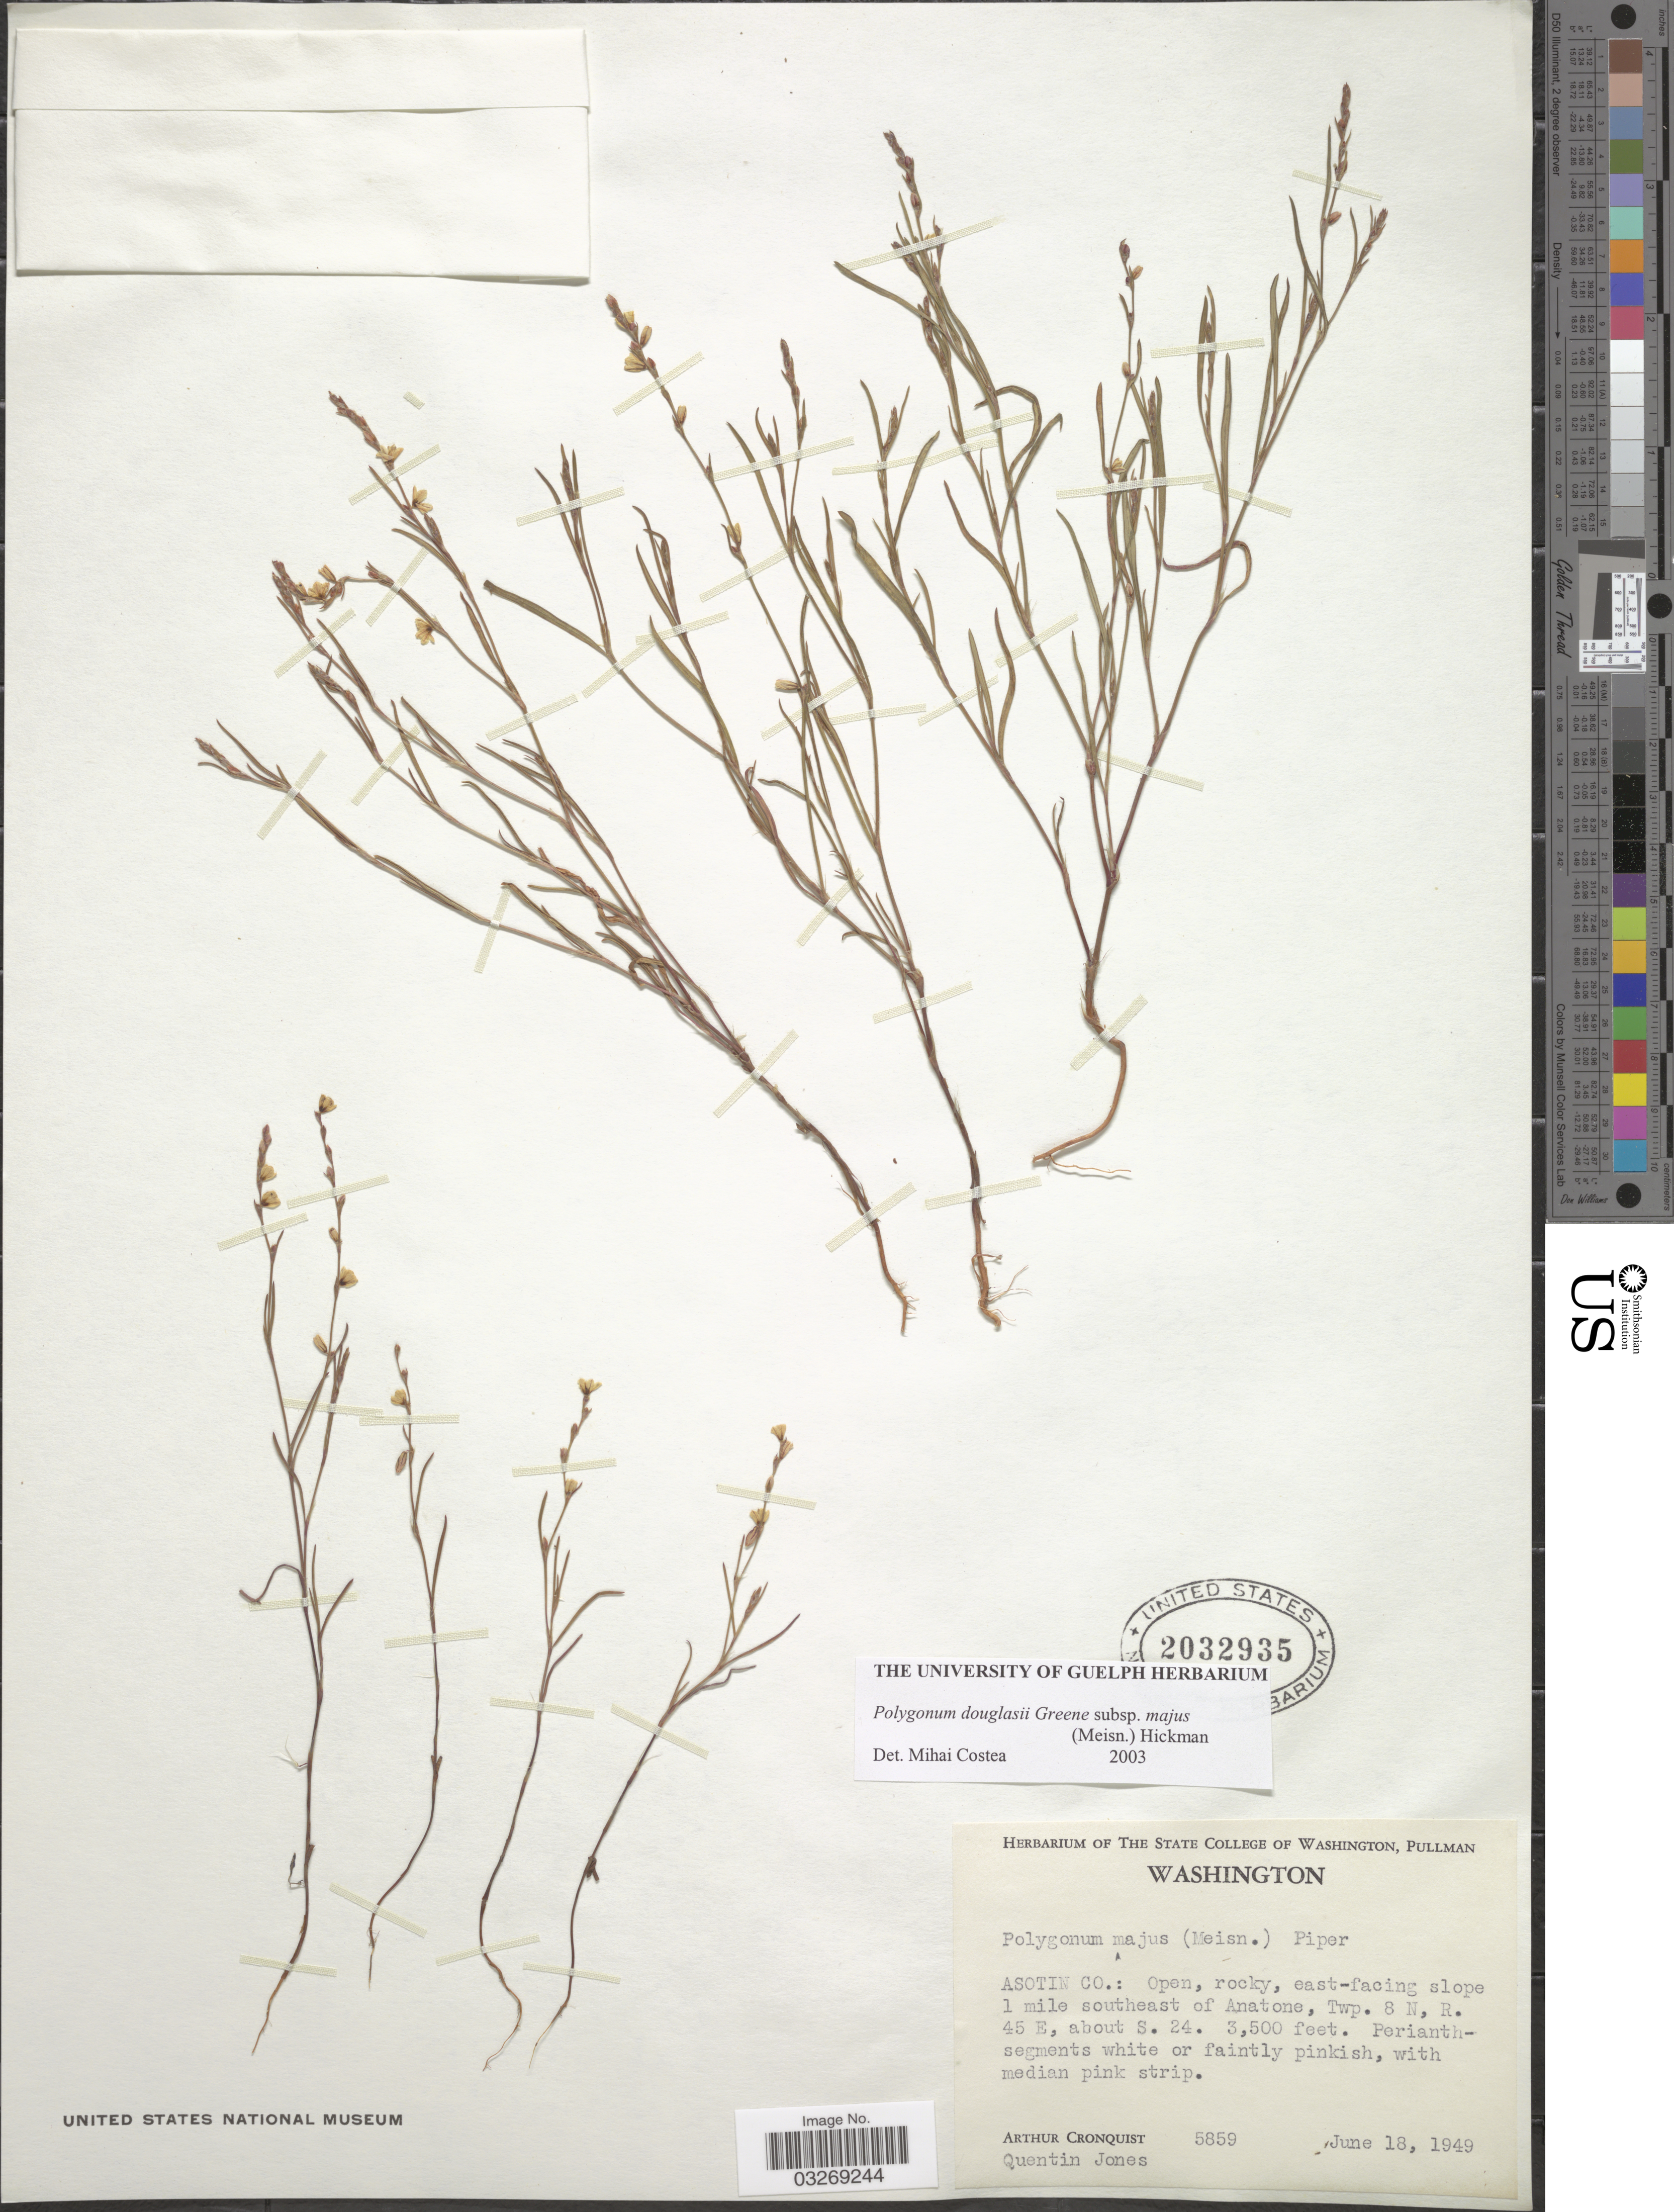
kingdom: Plantae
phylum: Tracheophyta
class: Magnoliopsida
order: Caryophyllales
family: Polygonaceae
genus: Polygonum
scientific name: Polygonum douglasii subsp. majus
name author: (Meisn.) Hickman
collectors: A. J. Cronquist & Q. Jones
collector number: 5859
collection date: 1949-06-18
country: United States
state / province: Washington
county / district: Asotin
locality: Asotin Co.: open, rocky, east-facing slope 1 mile southeast of Anatone, Twp. 8 N, R. 45 E, about S. 24.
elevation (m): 1067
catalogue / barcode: US 2032935